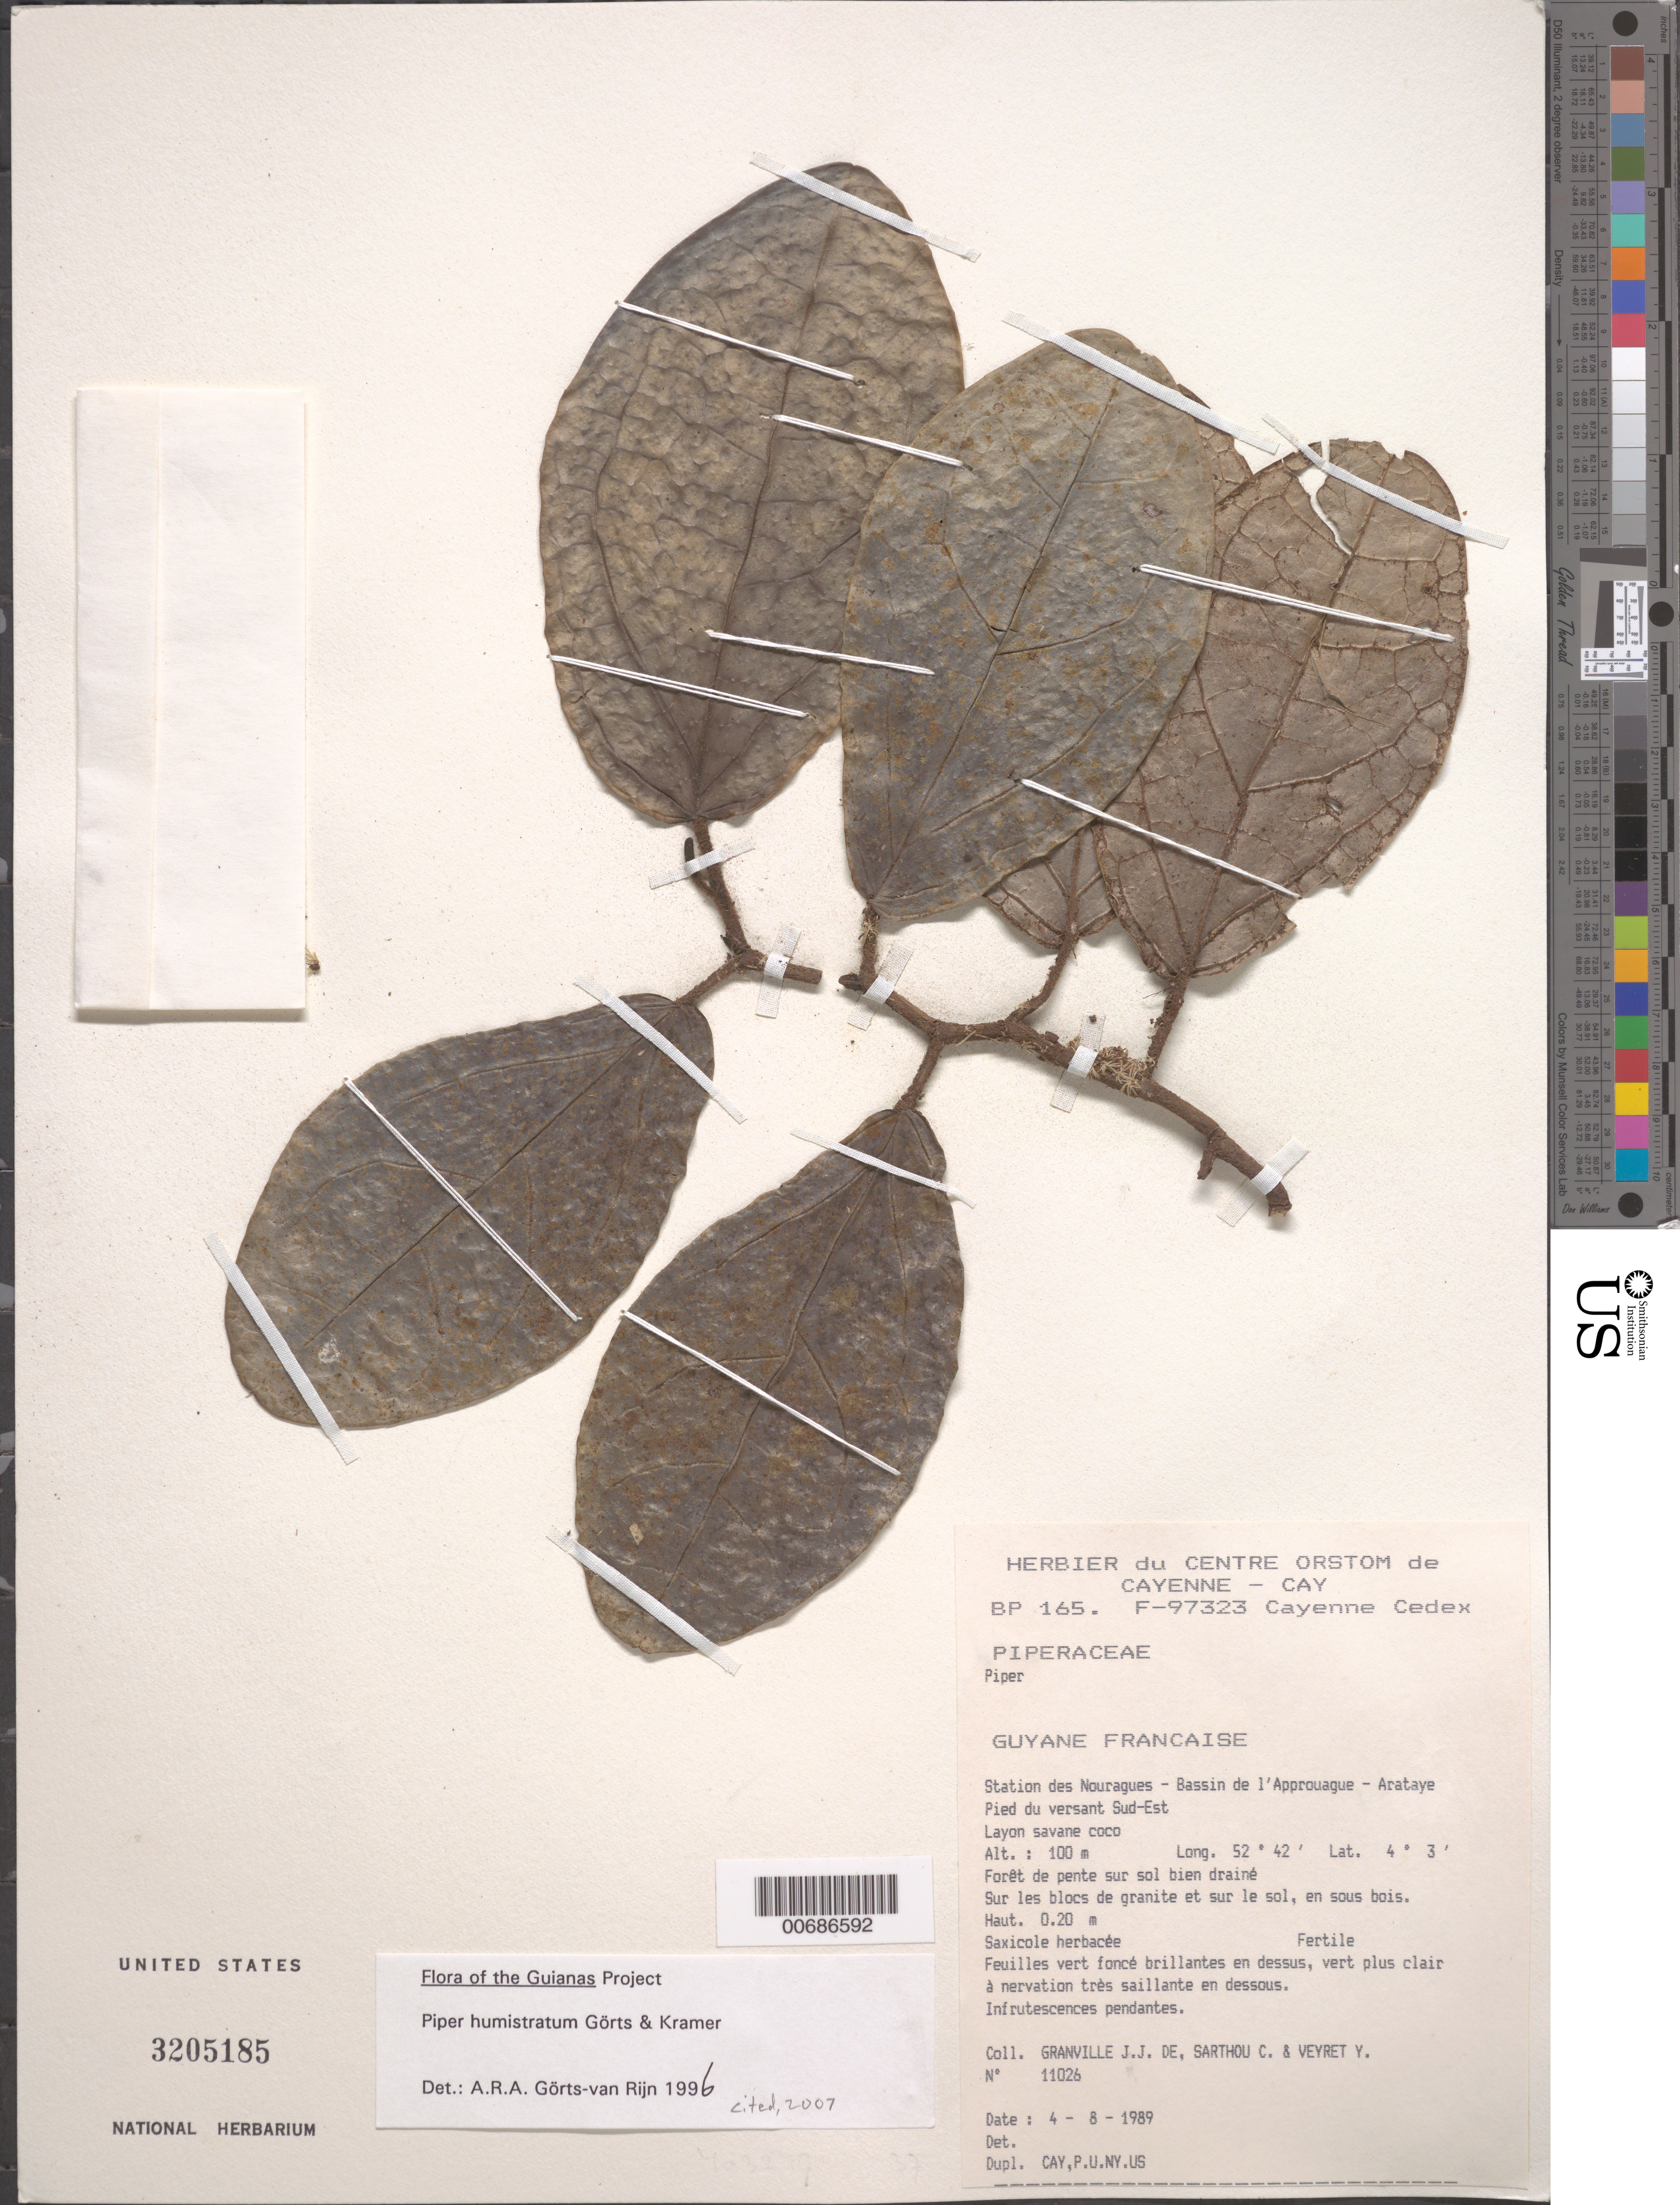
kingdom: Plantae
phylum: Tracheophyta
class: Magnoliopsida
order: Piperales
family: Piperaceae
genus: Piper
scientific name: Piper humistratum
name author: Görts & K.U. Kramer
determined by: Görts-van Rijn, A. R. A.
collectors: J.-J. de Granville, C. Sarthou & Y. Veyret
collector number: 11026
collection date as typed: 4-Aug-89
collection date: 1989-08-04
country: French Guiana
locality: Station des Nouragues, Bassin de l'Approuague, Arataye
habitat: Forêt de pente sur sol bien draine. Pied du versant sud-est. Layon savane coco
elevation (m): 100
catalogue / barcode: US 3205185